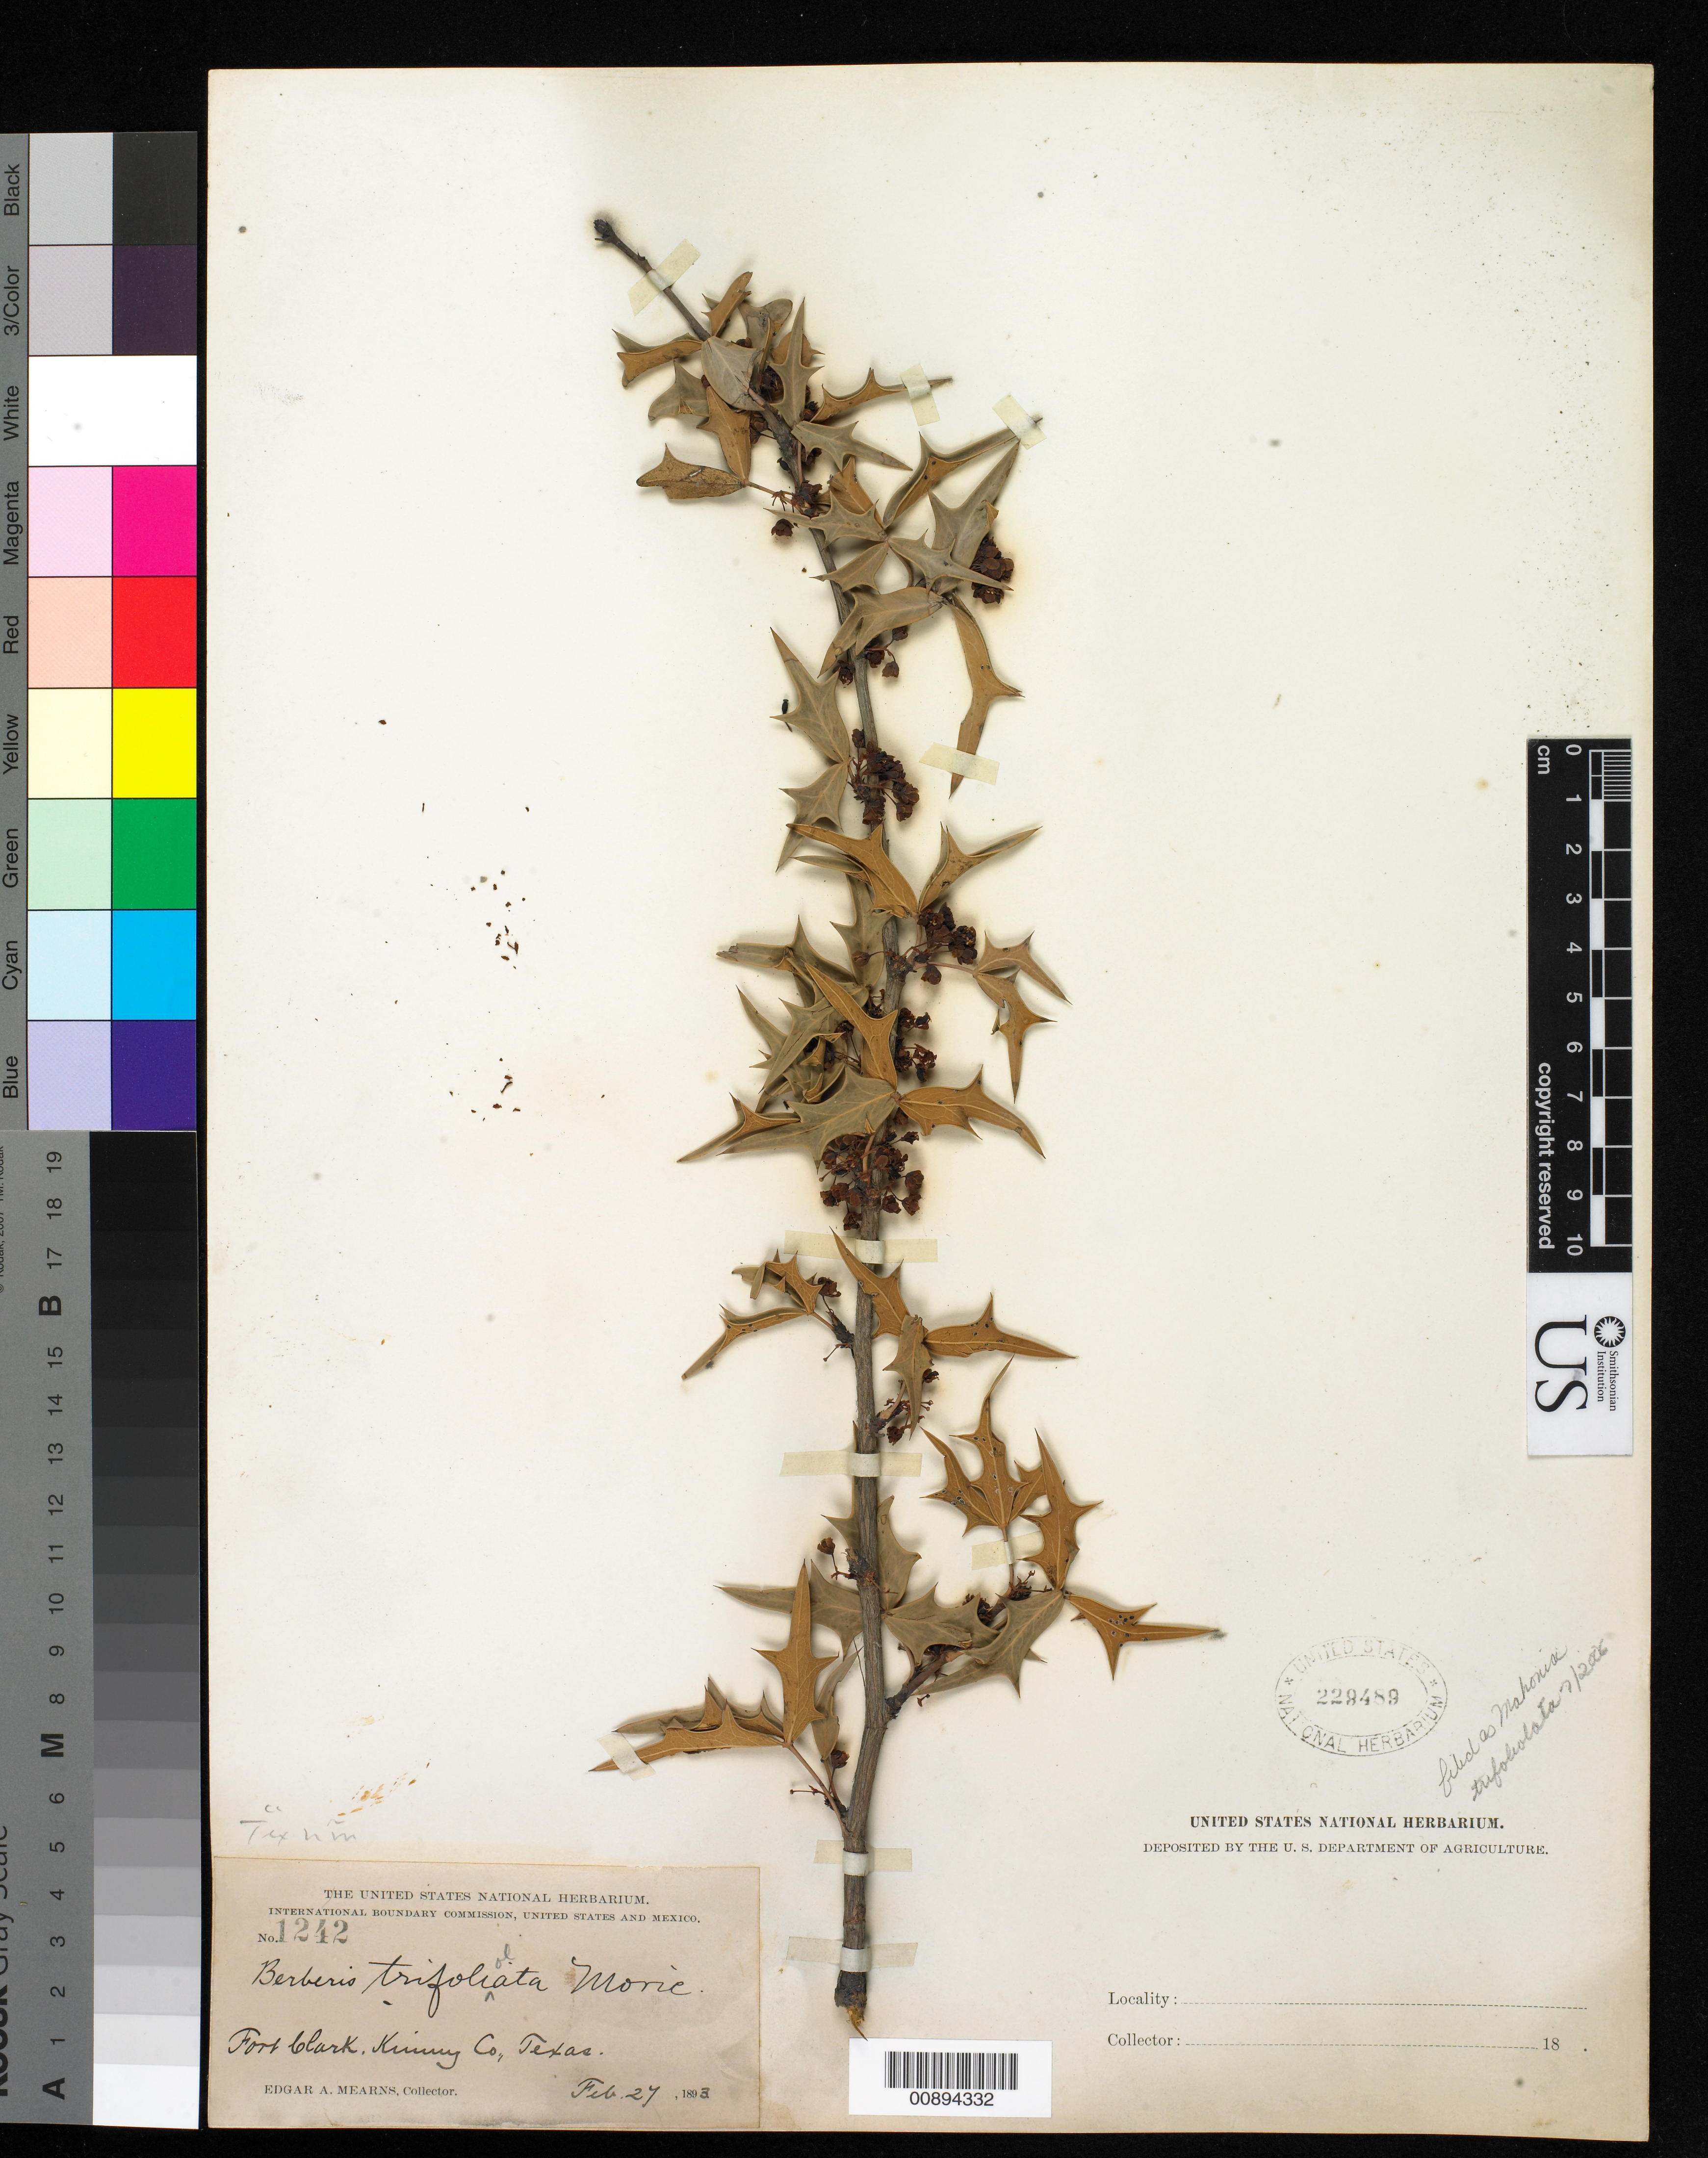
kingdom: Plantae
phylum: Tracheophyta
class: Magnoliopsida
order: Ranunculales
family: Berberidaceae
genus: Mahonia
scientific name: Mahonia trifoliolata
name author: (Monic.) Fedde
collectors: E. A. Mearns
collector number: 1242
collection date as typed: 27 Feb 1893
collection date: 1893-02-27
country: United States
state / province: Texas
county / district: Kinney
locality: Fort Clark, Kinney County, Texas.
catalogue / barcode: US 229489